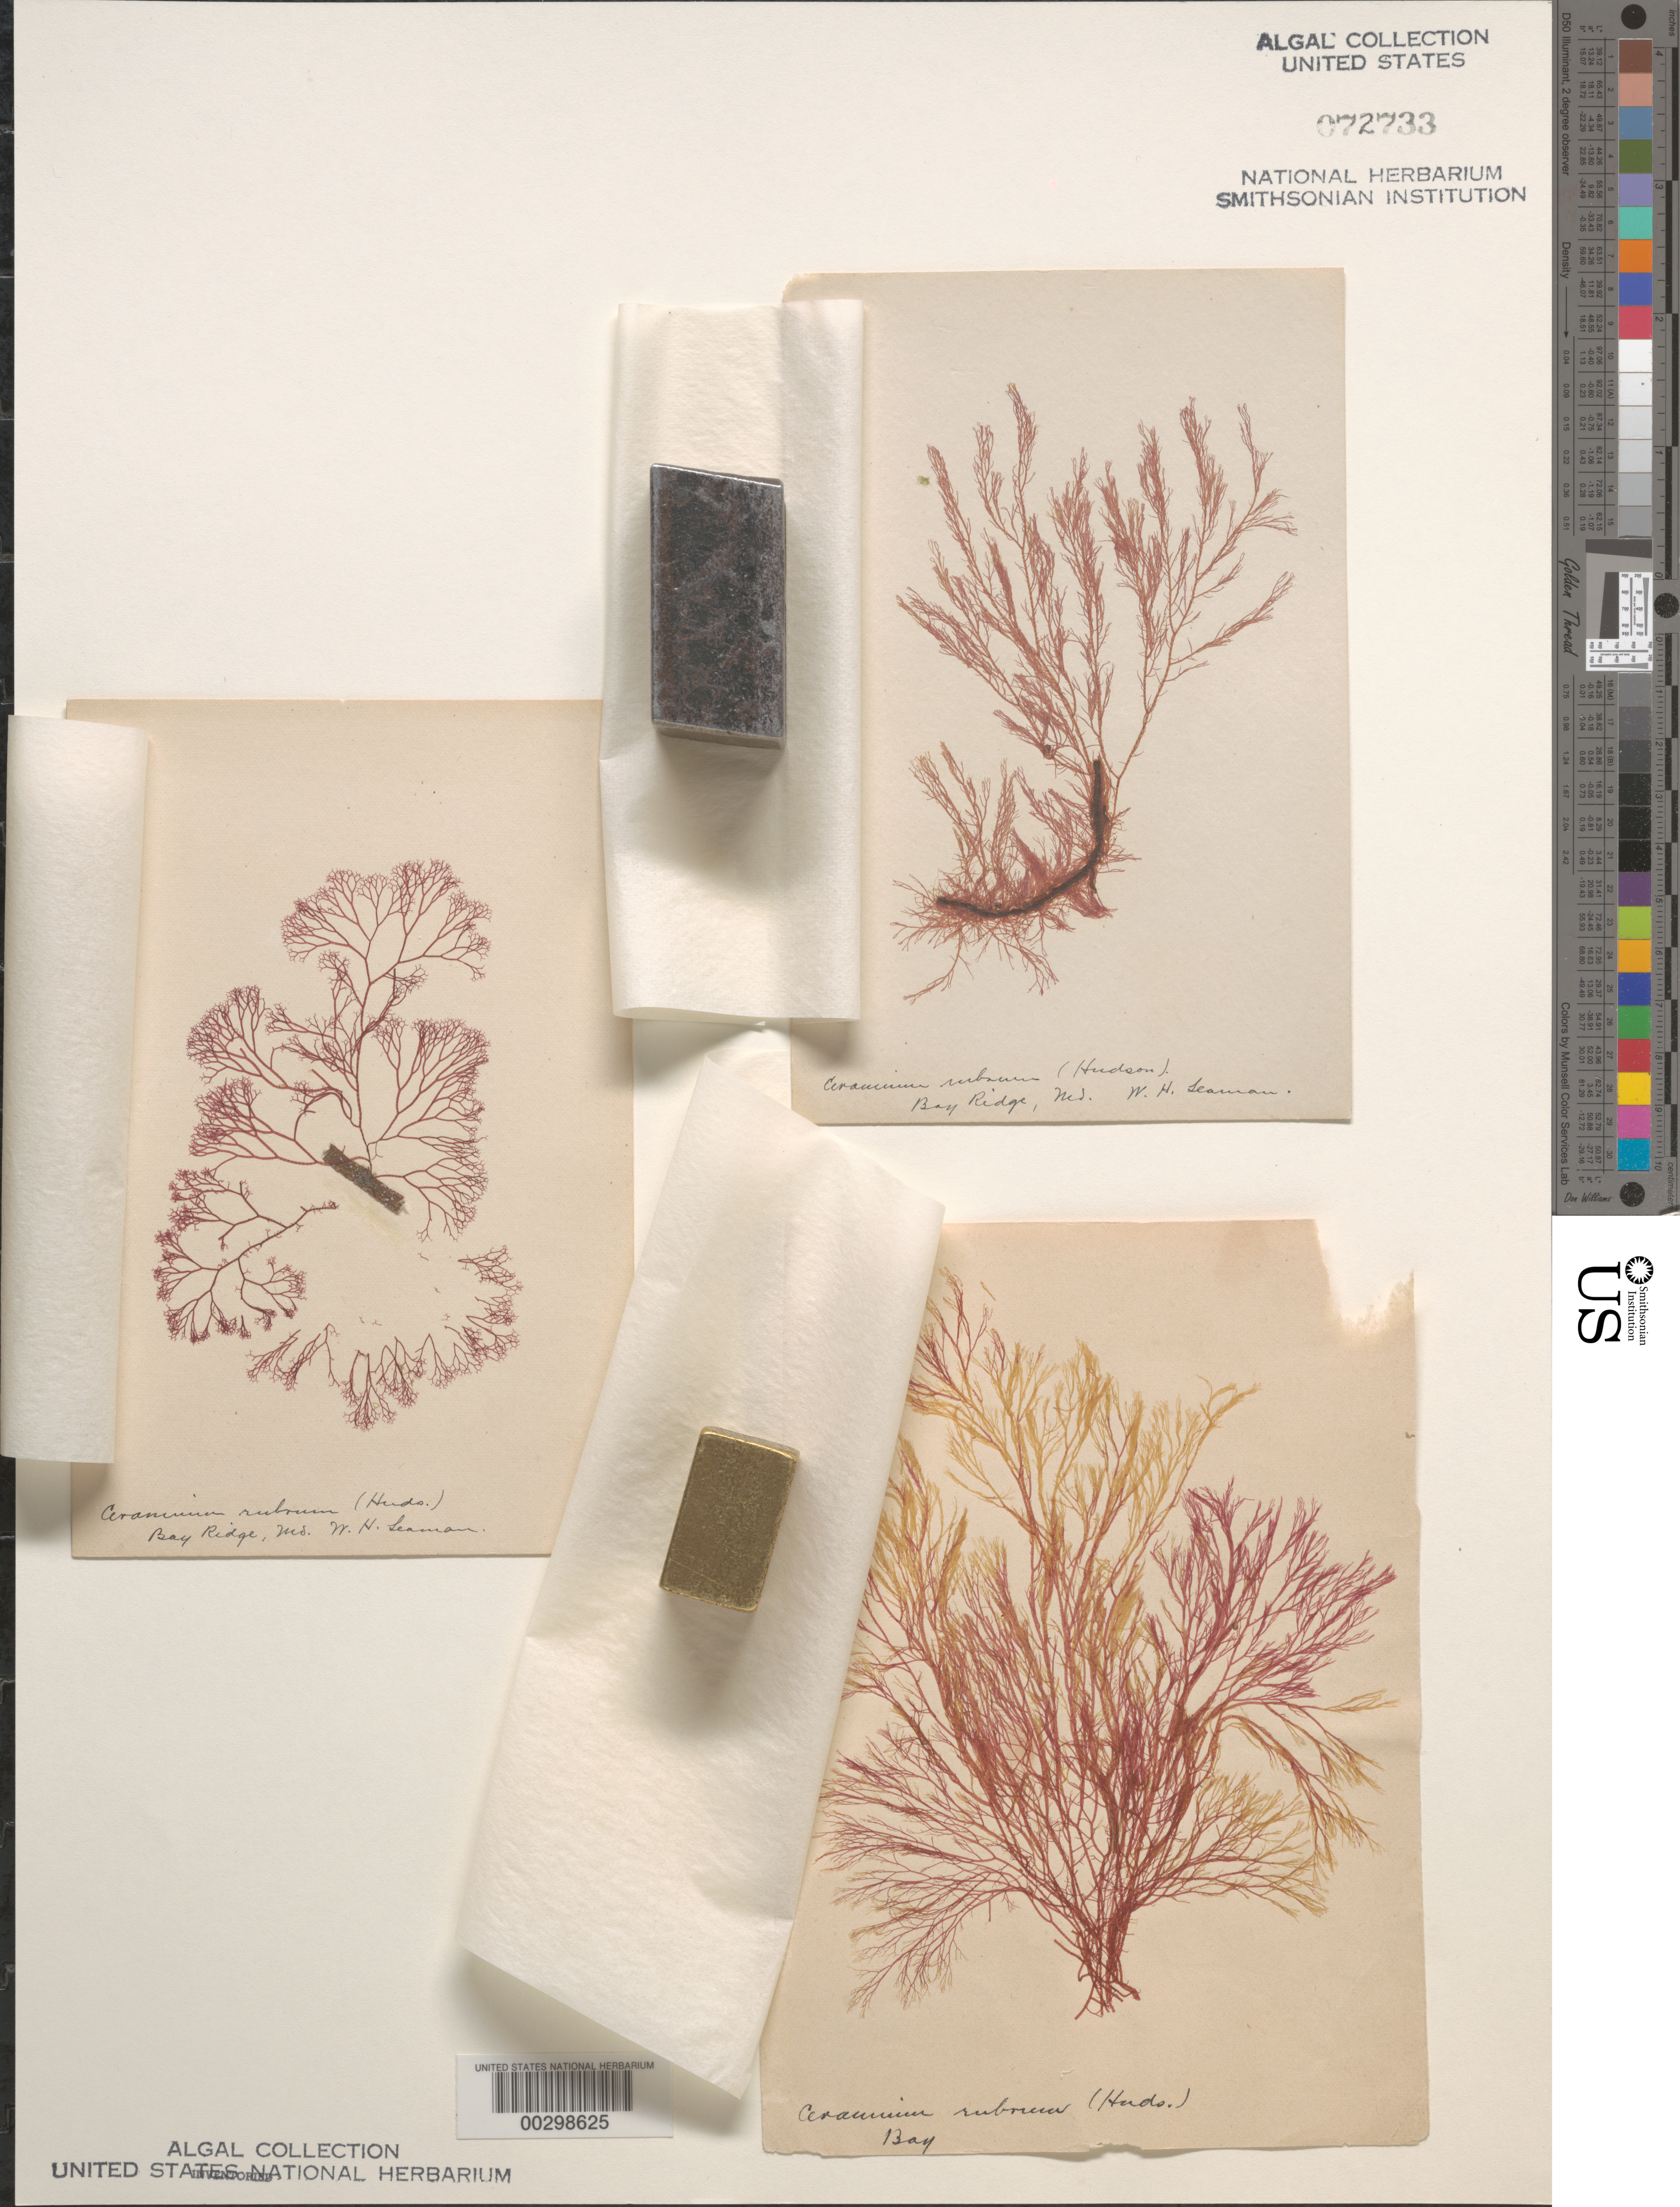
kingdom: Plantae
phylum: Rhodophyta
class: Florideophyceae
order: Ceramiales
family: Ceramiaceae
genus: Ceramium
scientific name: Ceramium rubrum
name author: C. Agardh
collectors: W. Seaman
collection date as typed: Jun 1873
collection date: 1873-06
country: United States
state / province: Maryland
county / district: Anne Arundel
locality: Bay Ridge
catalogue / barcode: US 72733